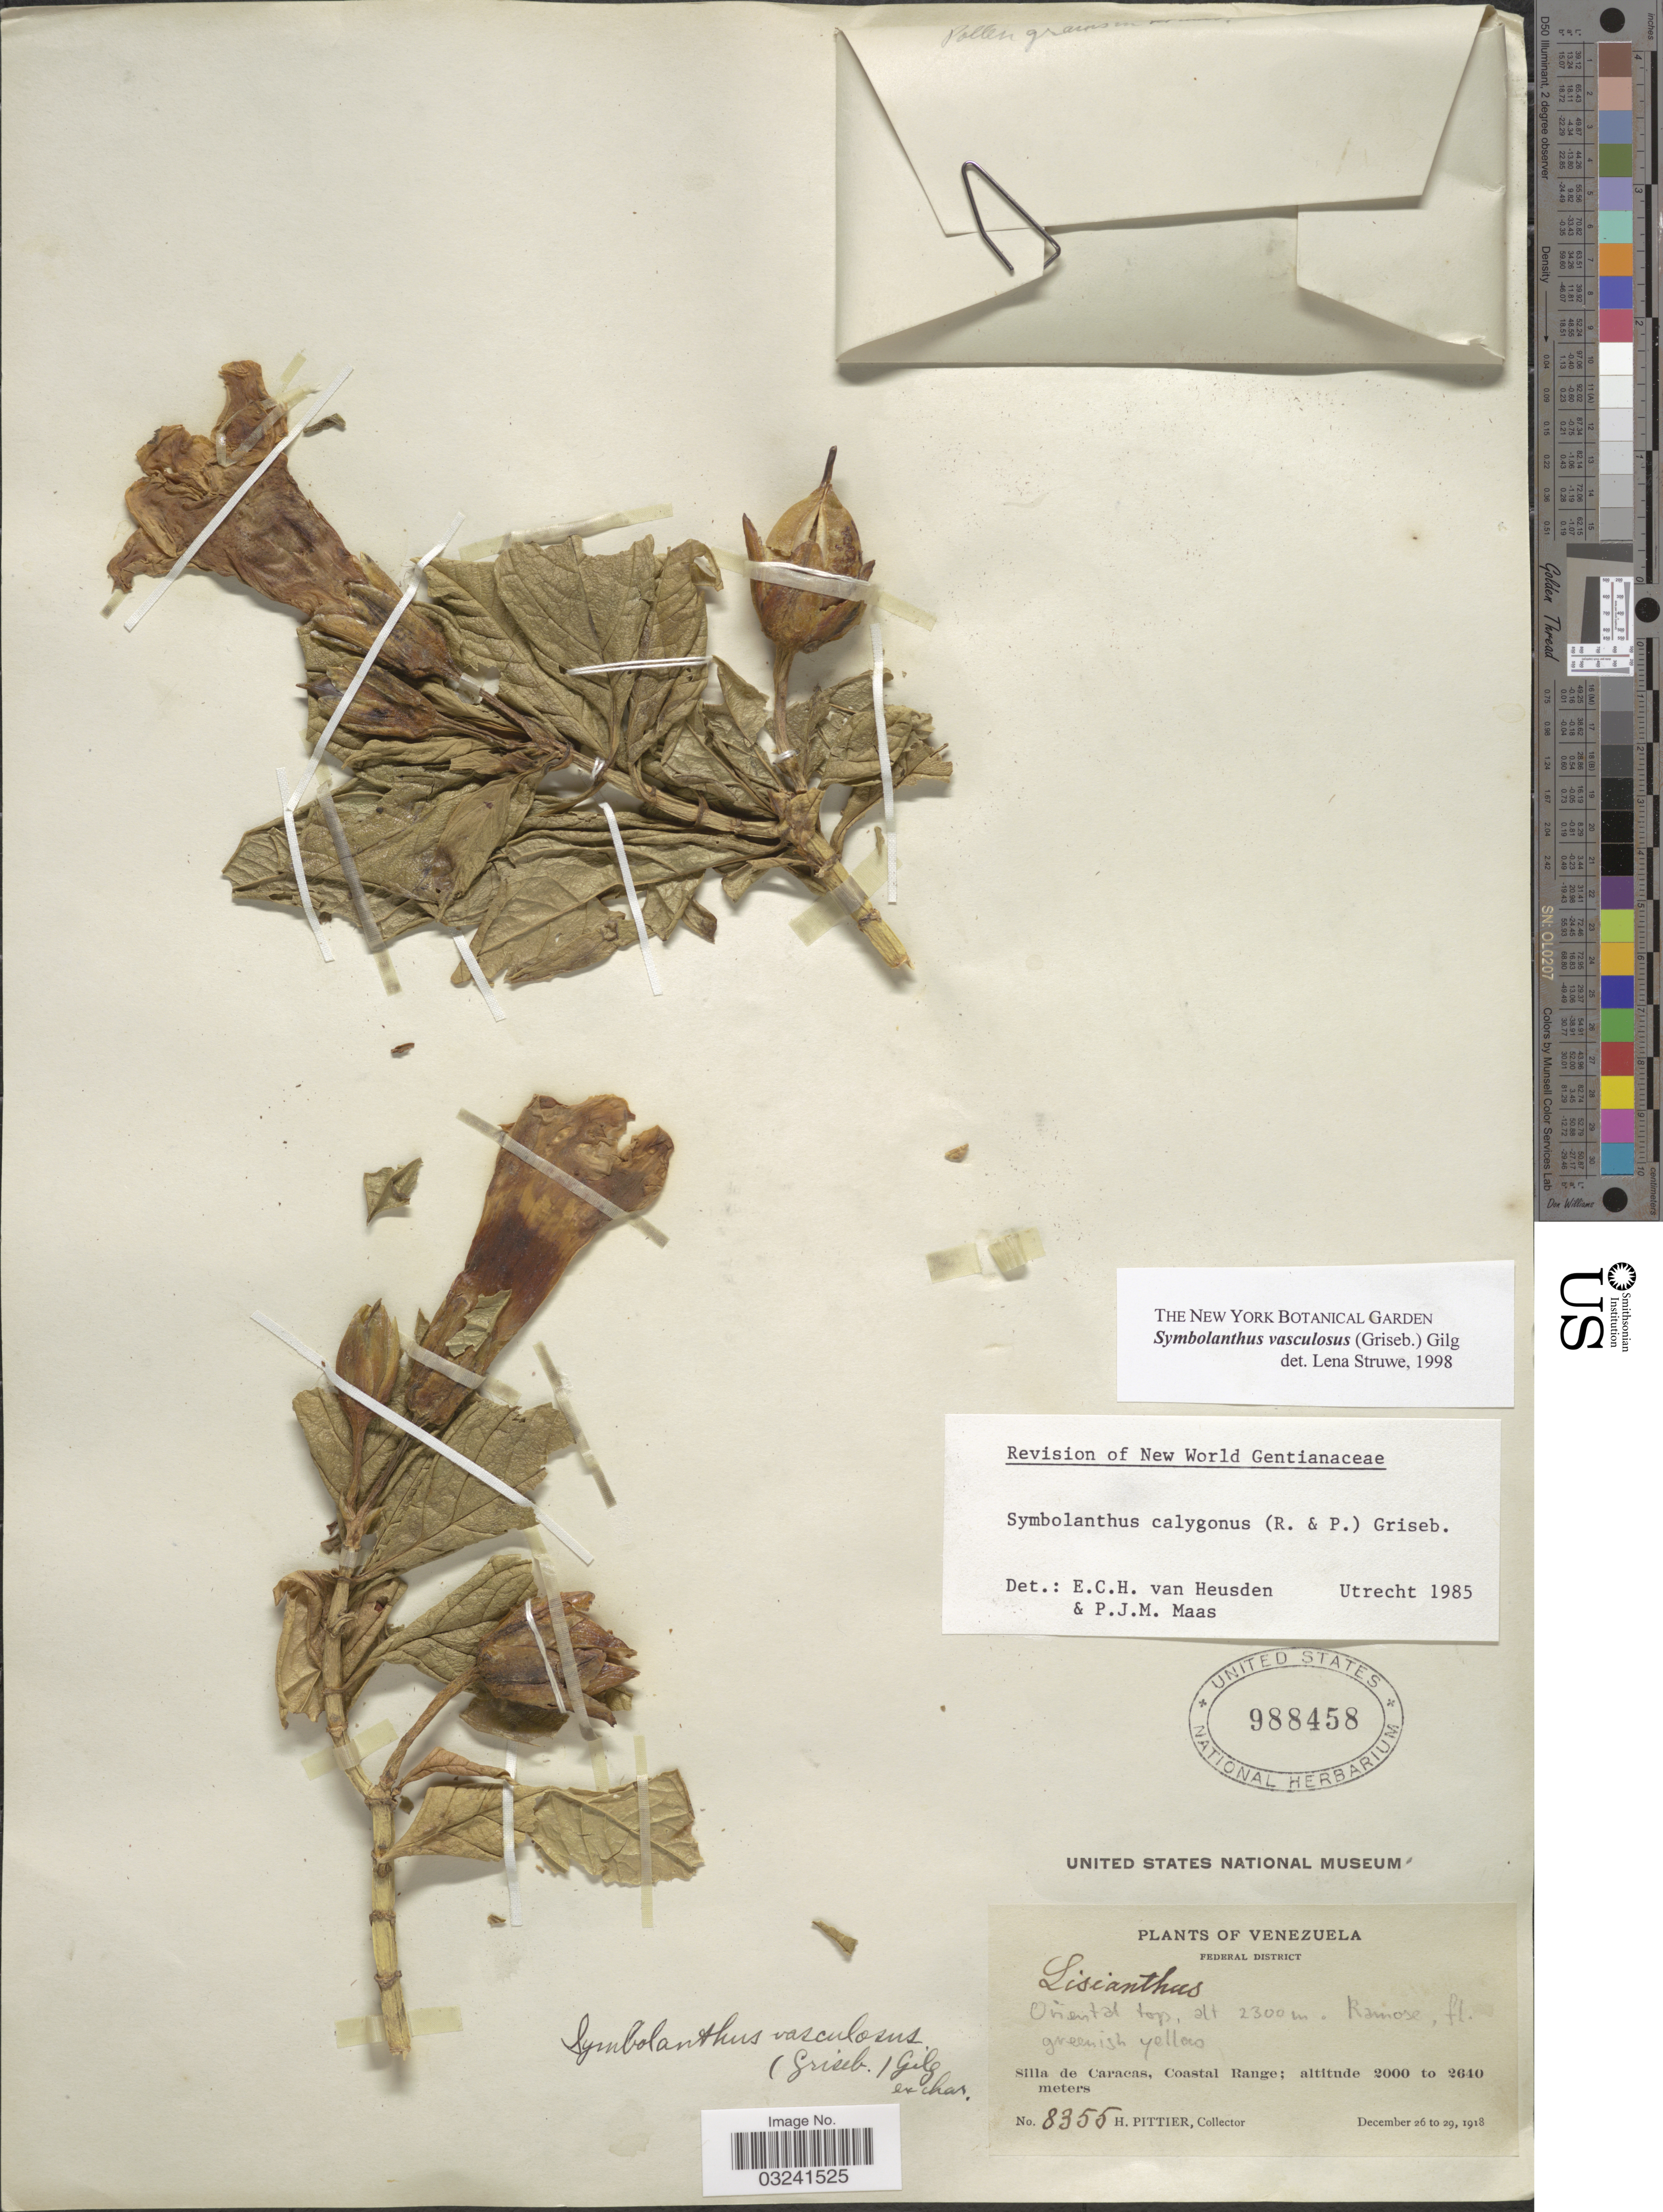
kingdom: Plantae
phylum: Tracheophyta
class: Magnoliopsida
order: Gentianales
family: Gentianaceae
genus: Symbolanthus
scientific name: Symbolanthus vasculosus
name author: (Griseb.) Gilg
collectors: H. F. Pittier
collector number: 8355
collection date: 1918-12-26/1918-12-29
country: Venezuela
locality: Federal District, Silla de Caracas, Coastal Range.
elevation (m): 2000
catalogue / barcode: US 988458